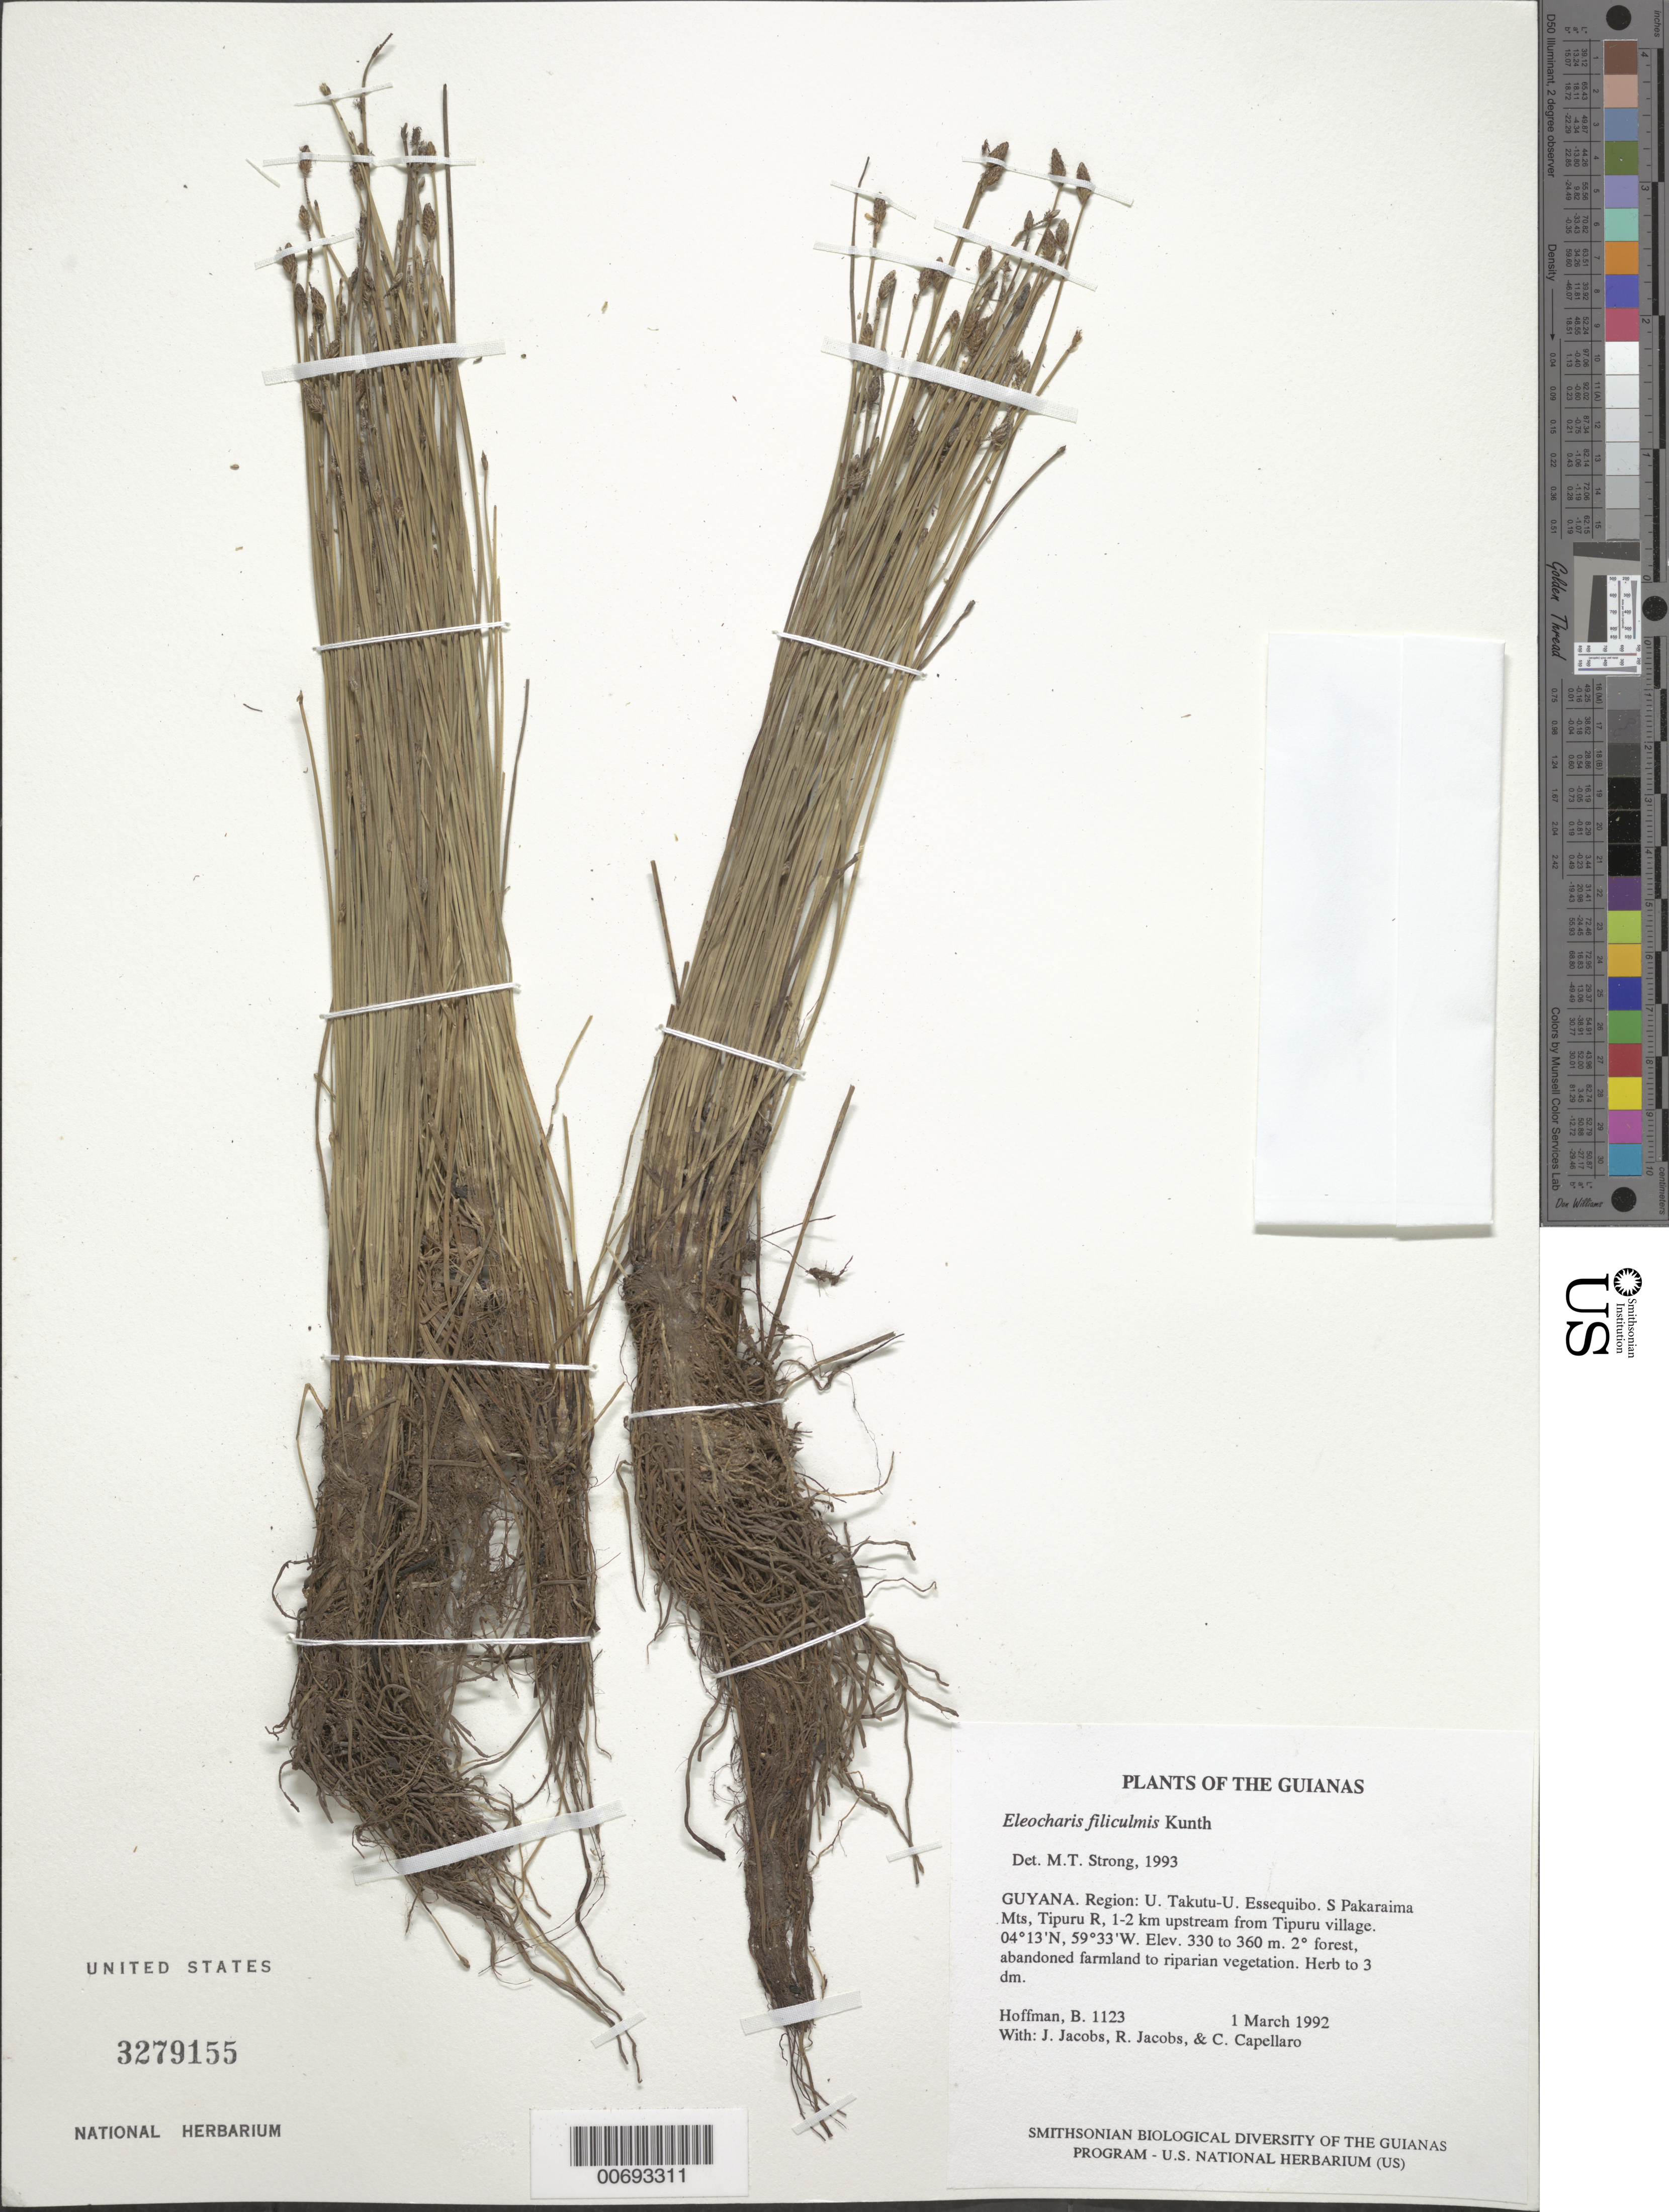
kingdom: Plantae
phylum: Tracheophyta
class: Liliopsida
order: Poales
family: Cyperaceae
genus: Eleocharis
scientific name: Eleocharis filiculmis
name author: Kunth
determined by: Strong, M. T., (US), Smithsonian Institution - National Museum of Natural History (UNITED STATES)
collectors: B. Hoffman, J. Jacobs, R. Jacobs & C. Capellaro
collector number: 1123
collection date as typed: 1 March 1992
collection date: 1992-03-01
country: Guyana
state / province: U. Takutu-U. Essequibo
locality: S Pakaraima Mts, Tipuru R., 1-2 km upstream from Tipuru Village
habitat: Secondary forest, abandoned farmland to riparian vegetation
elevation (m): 330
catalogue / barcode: US 3279155